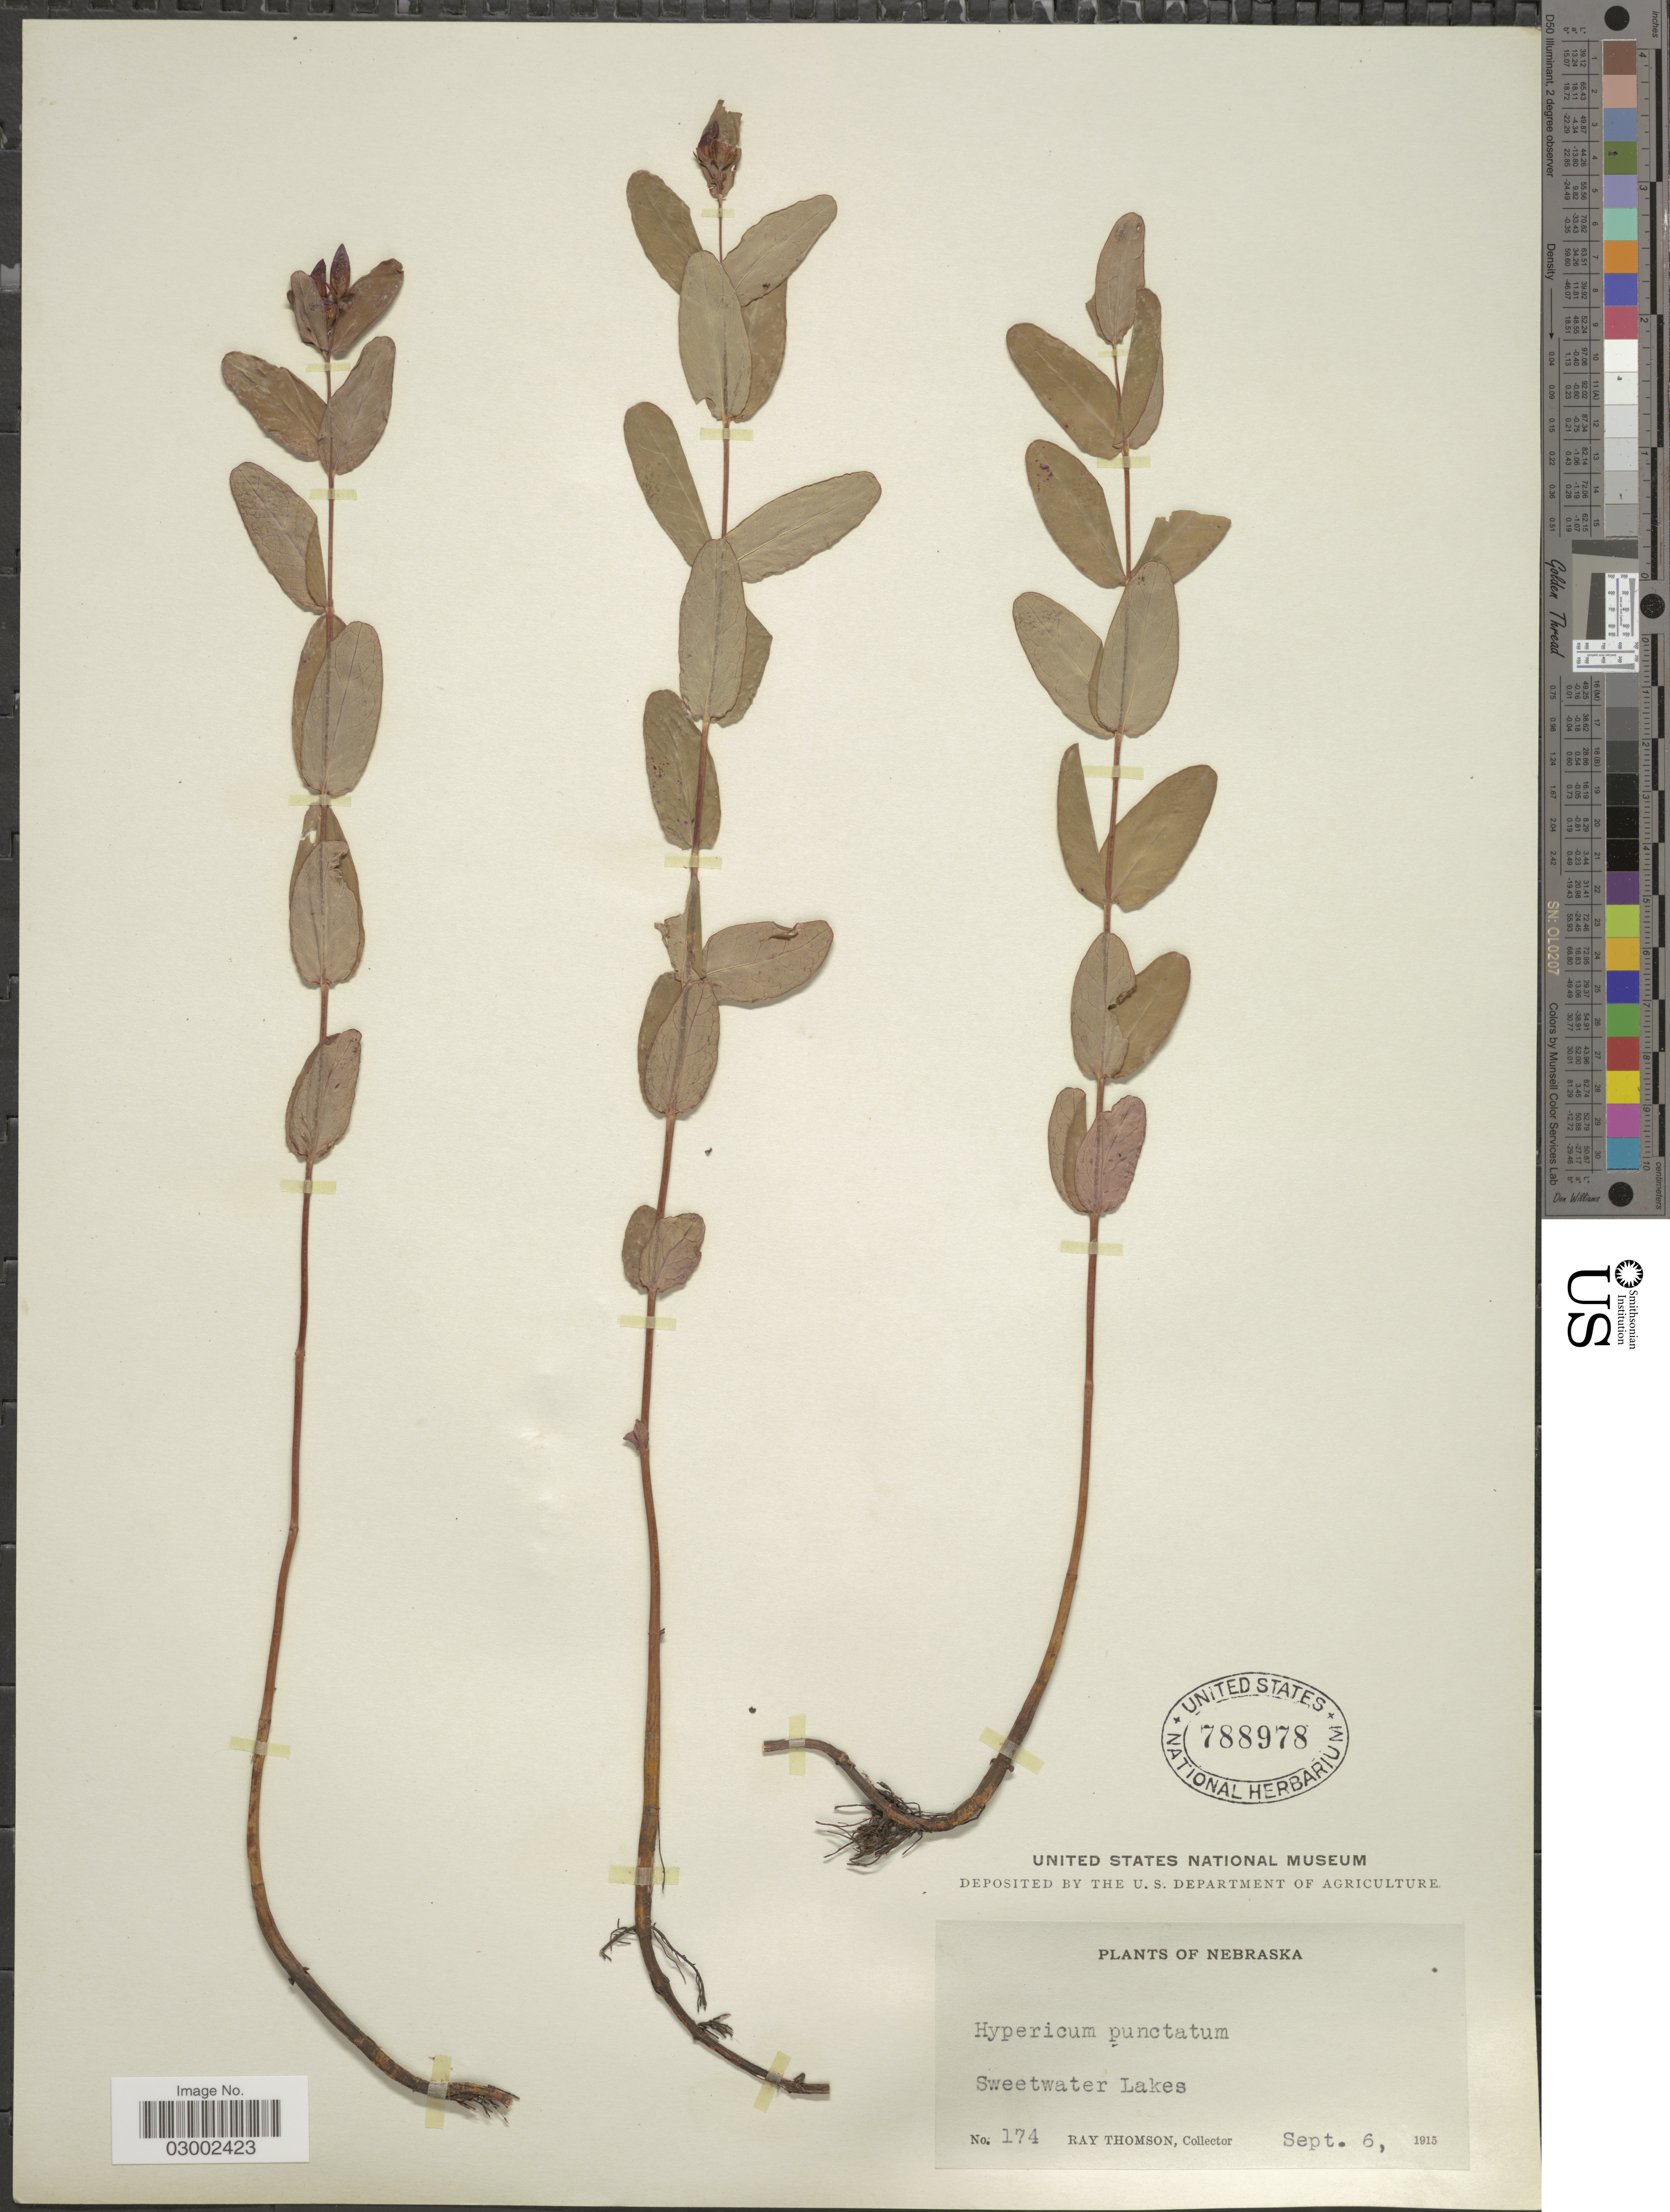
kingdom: Plantae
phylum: Tracheophyta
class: Magnoliopsida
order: Malpighiales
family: Hypericaceae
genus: Hypericum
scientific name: Hypericum punctatum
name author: Lam.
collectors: R. Thomson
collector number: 174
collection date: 1915-09-06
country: United States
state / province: Nebraska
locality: Sweetwater Lakes.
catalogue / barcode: US 788978